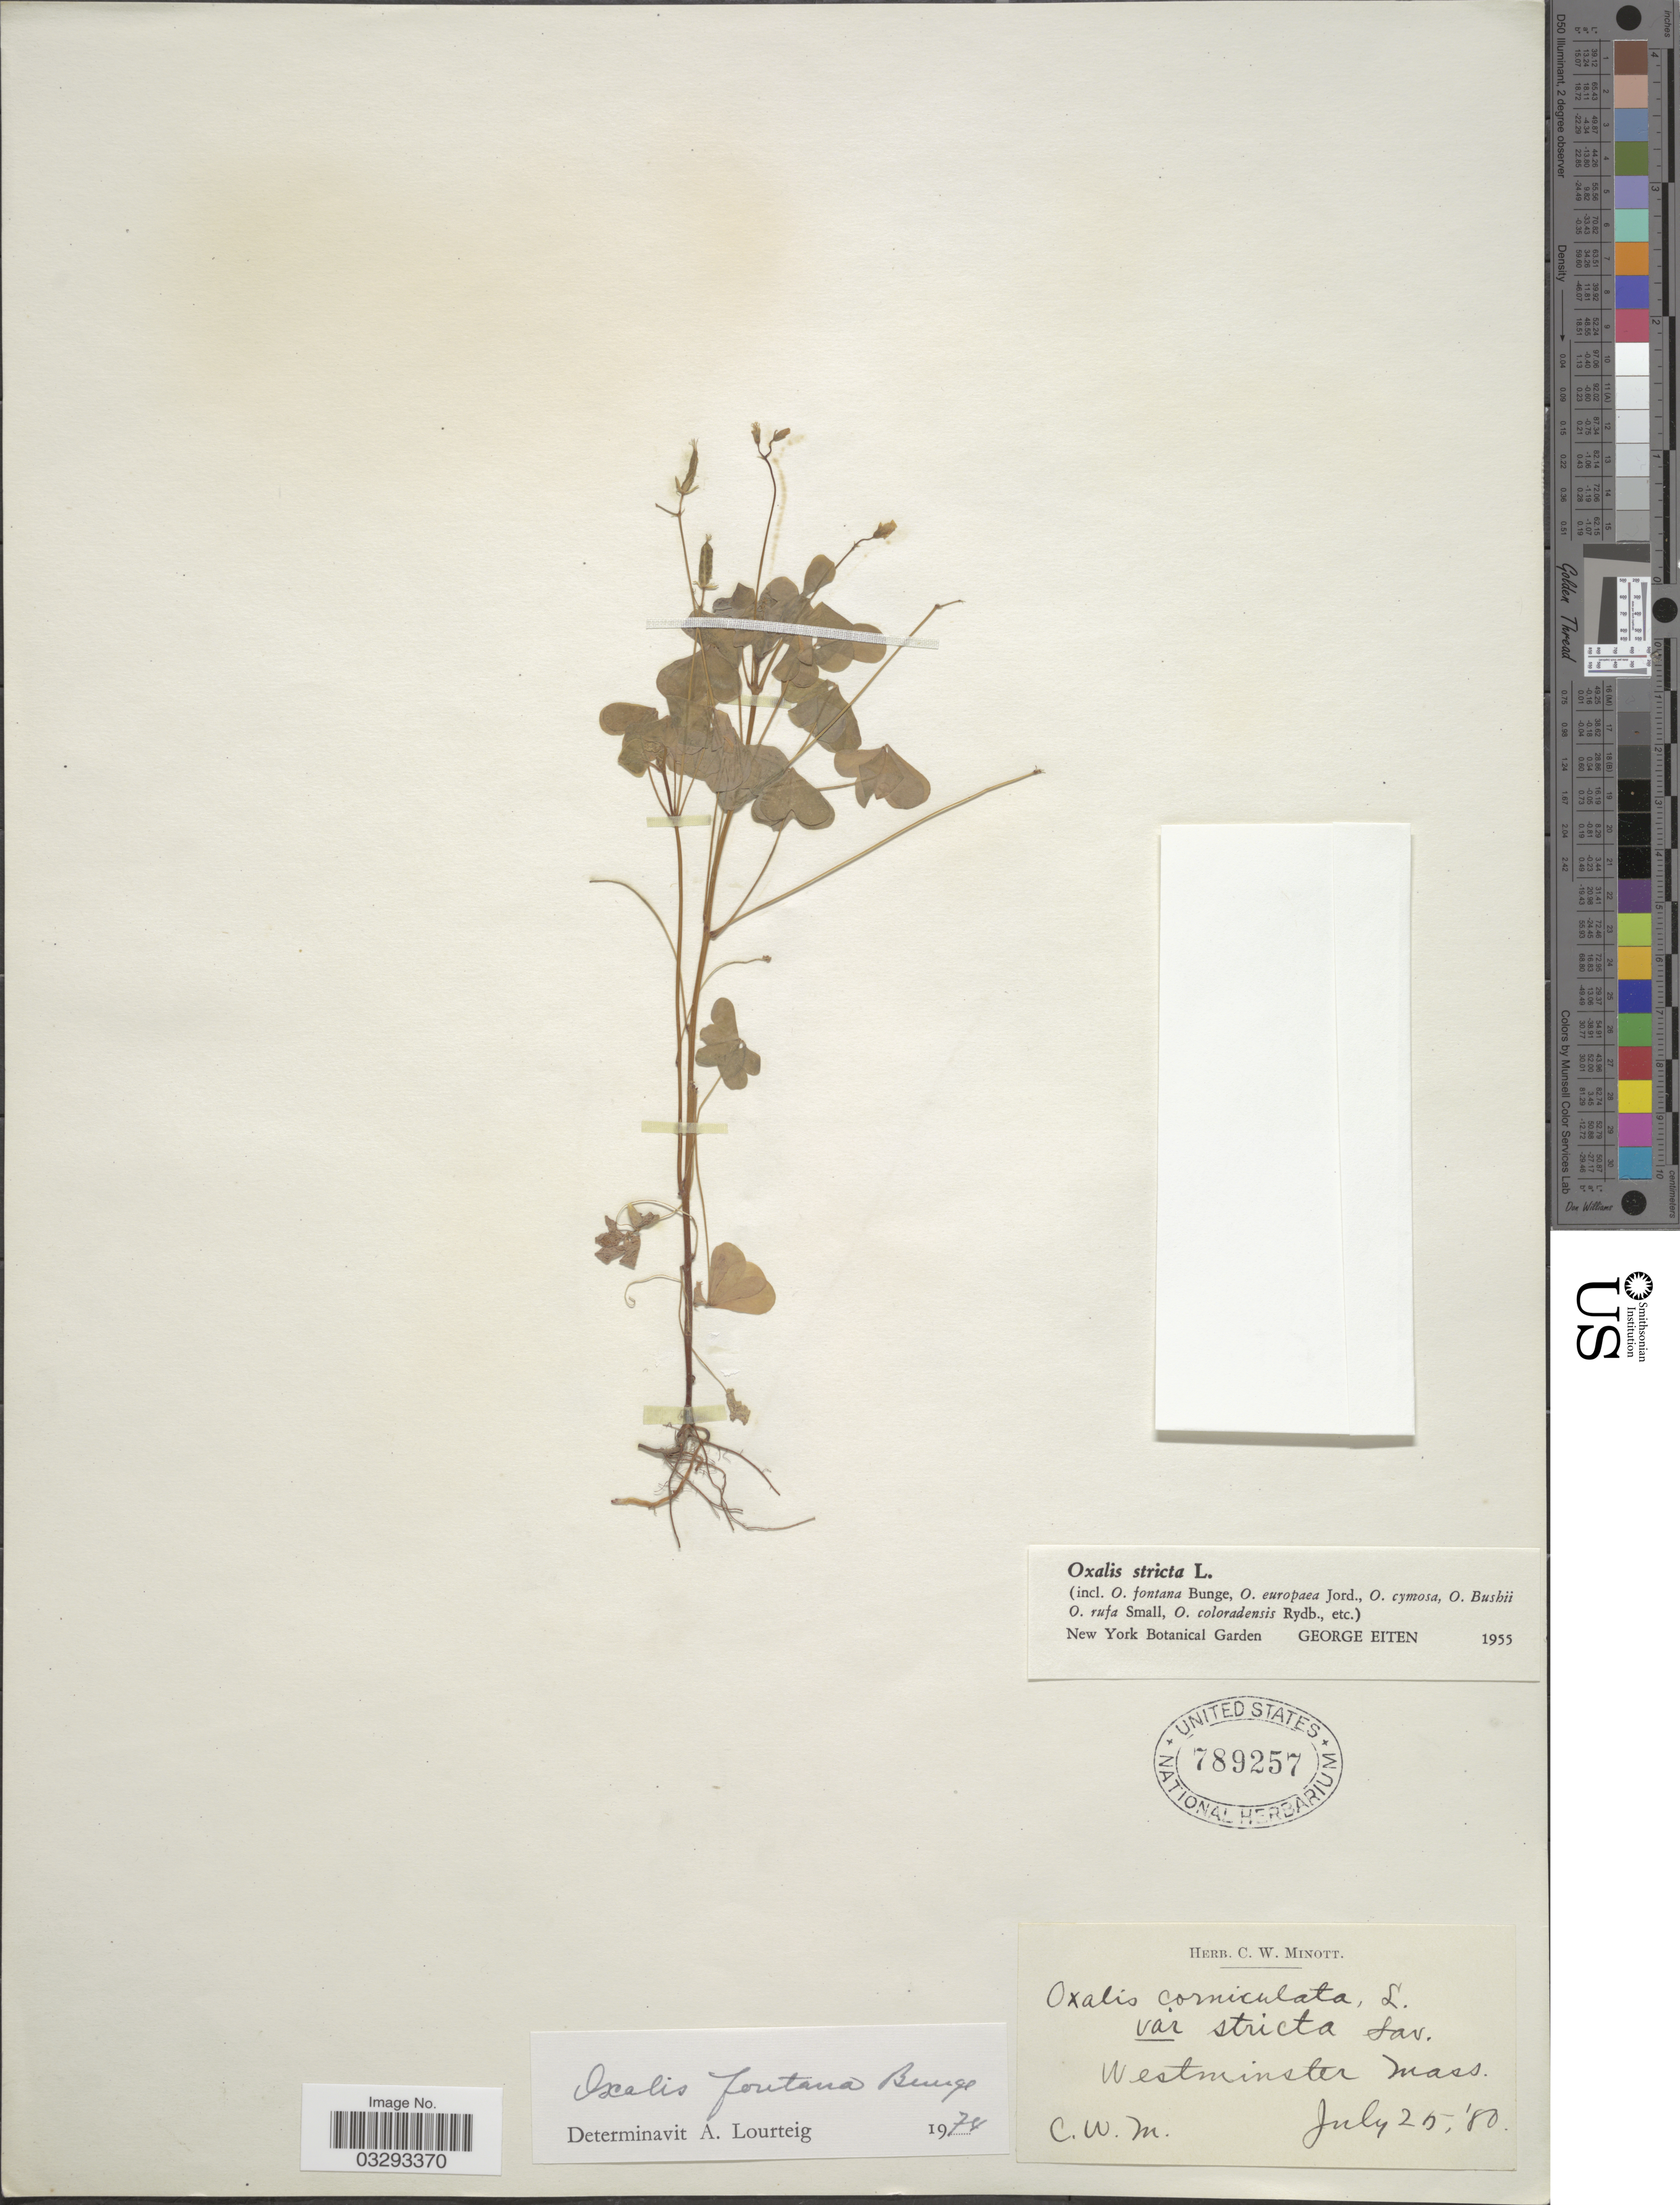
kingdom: Plantae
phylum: Tracheophyta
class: Magnoliopsida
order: Oxalidales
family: Oxalidaceae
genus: Oxalis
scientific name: Oxalis fontana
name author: Bunge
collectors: C. Minott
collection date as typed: Transcribed d/m/y: 25/7/80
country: United States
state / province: Massachusetts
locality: Westminster.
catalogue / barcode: US 789257